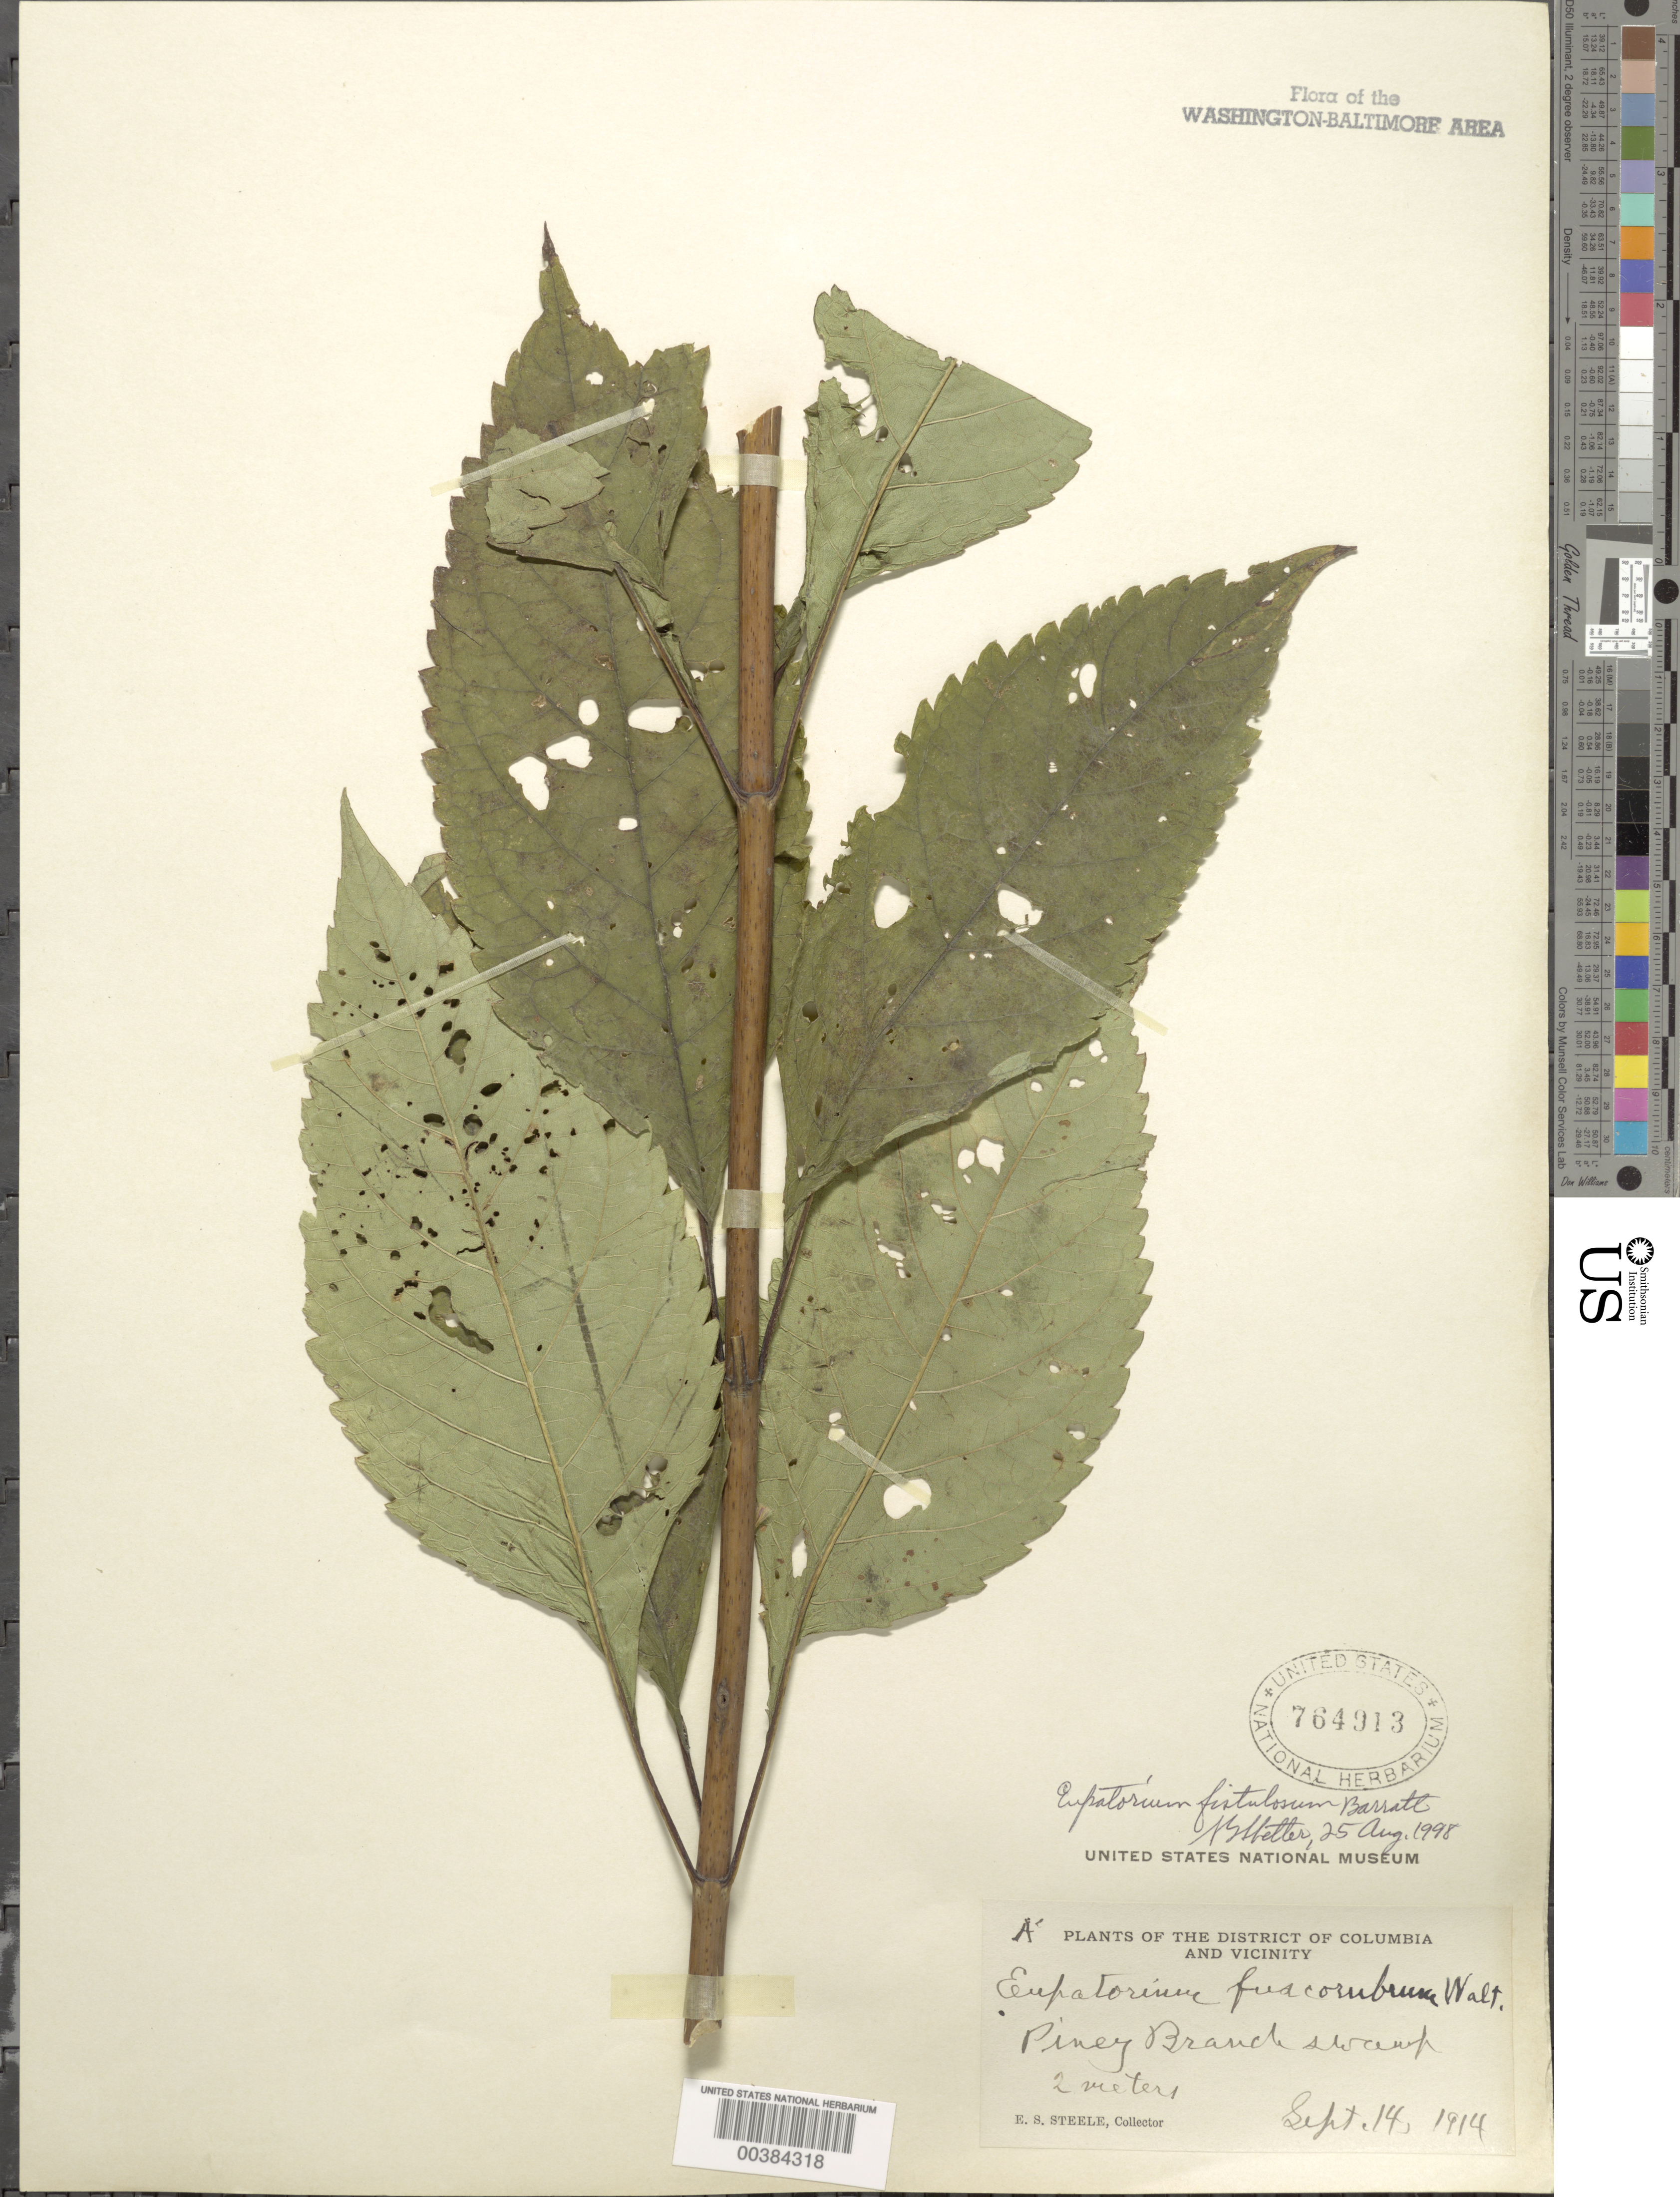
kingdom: Plantae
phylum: Tracheophyta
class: Magnoliopsida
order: Asterales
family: Asteraceae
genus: Eupatorium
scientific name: Eupatorium fistulosum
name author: Barratt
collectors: E. Steele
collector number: A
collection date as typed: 14 Sep 1914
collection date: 1914-09-14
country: United States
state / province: District of Columbia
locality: Piney Branch Rock Creek Park & vicinity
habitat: Swamp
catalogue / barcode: US 764913